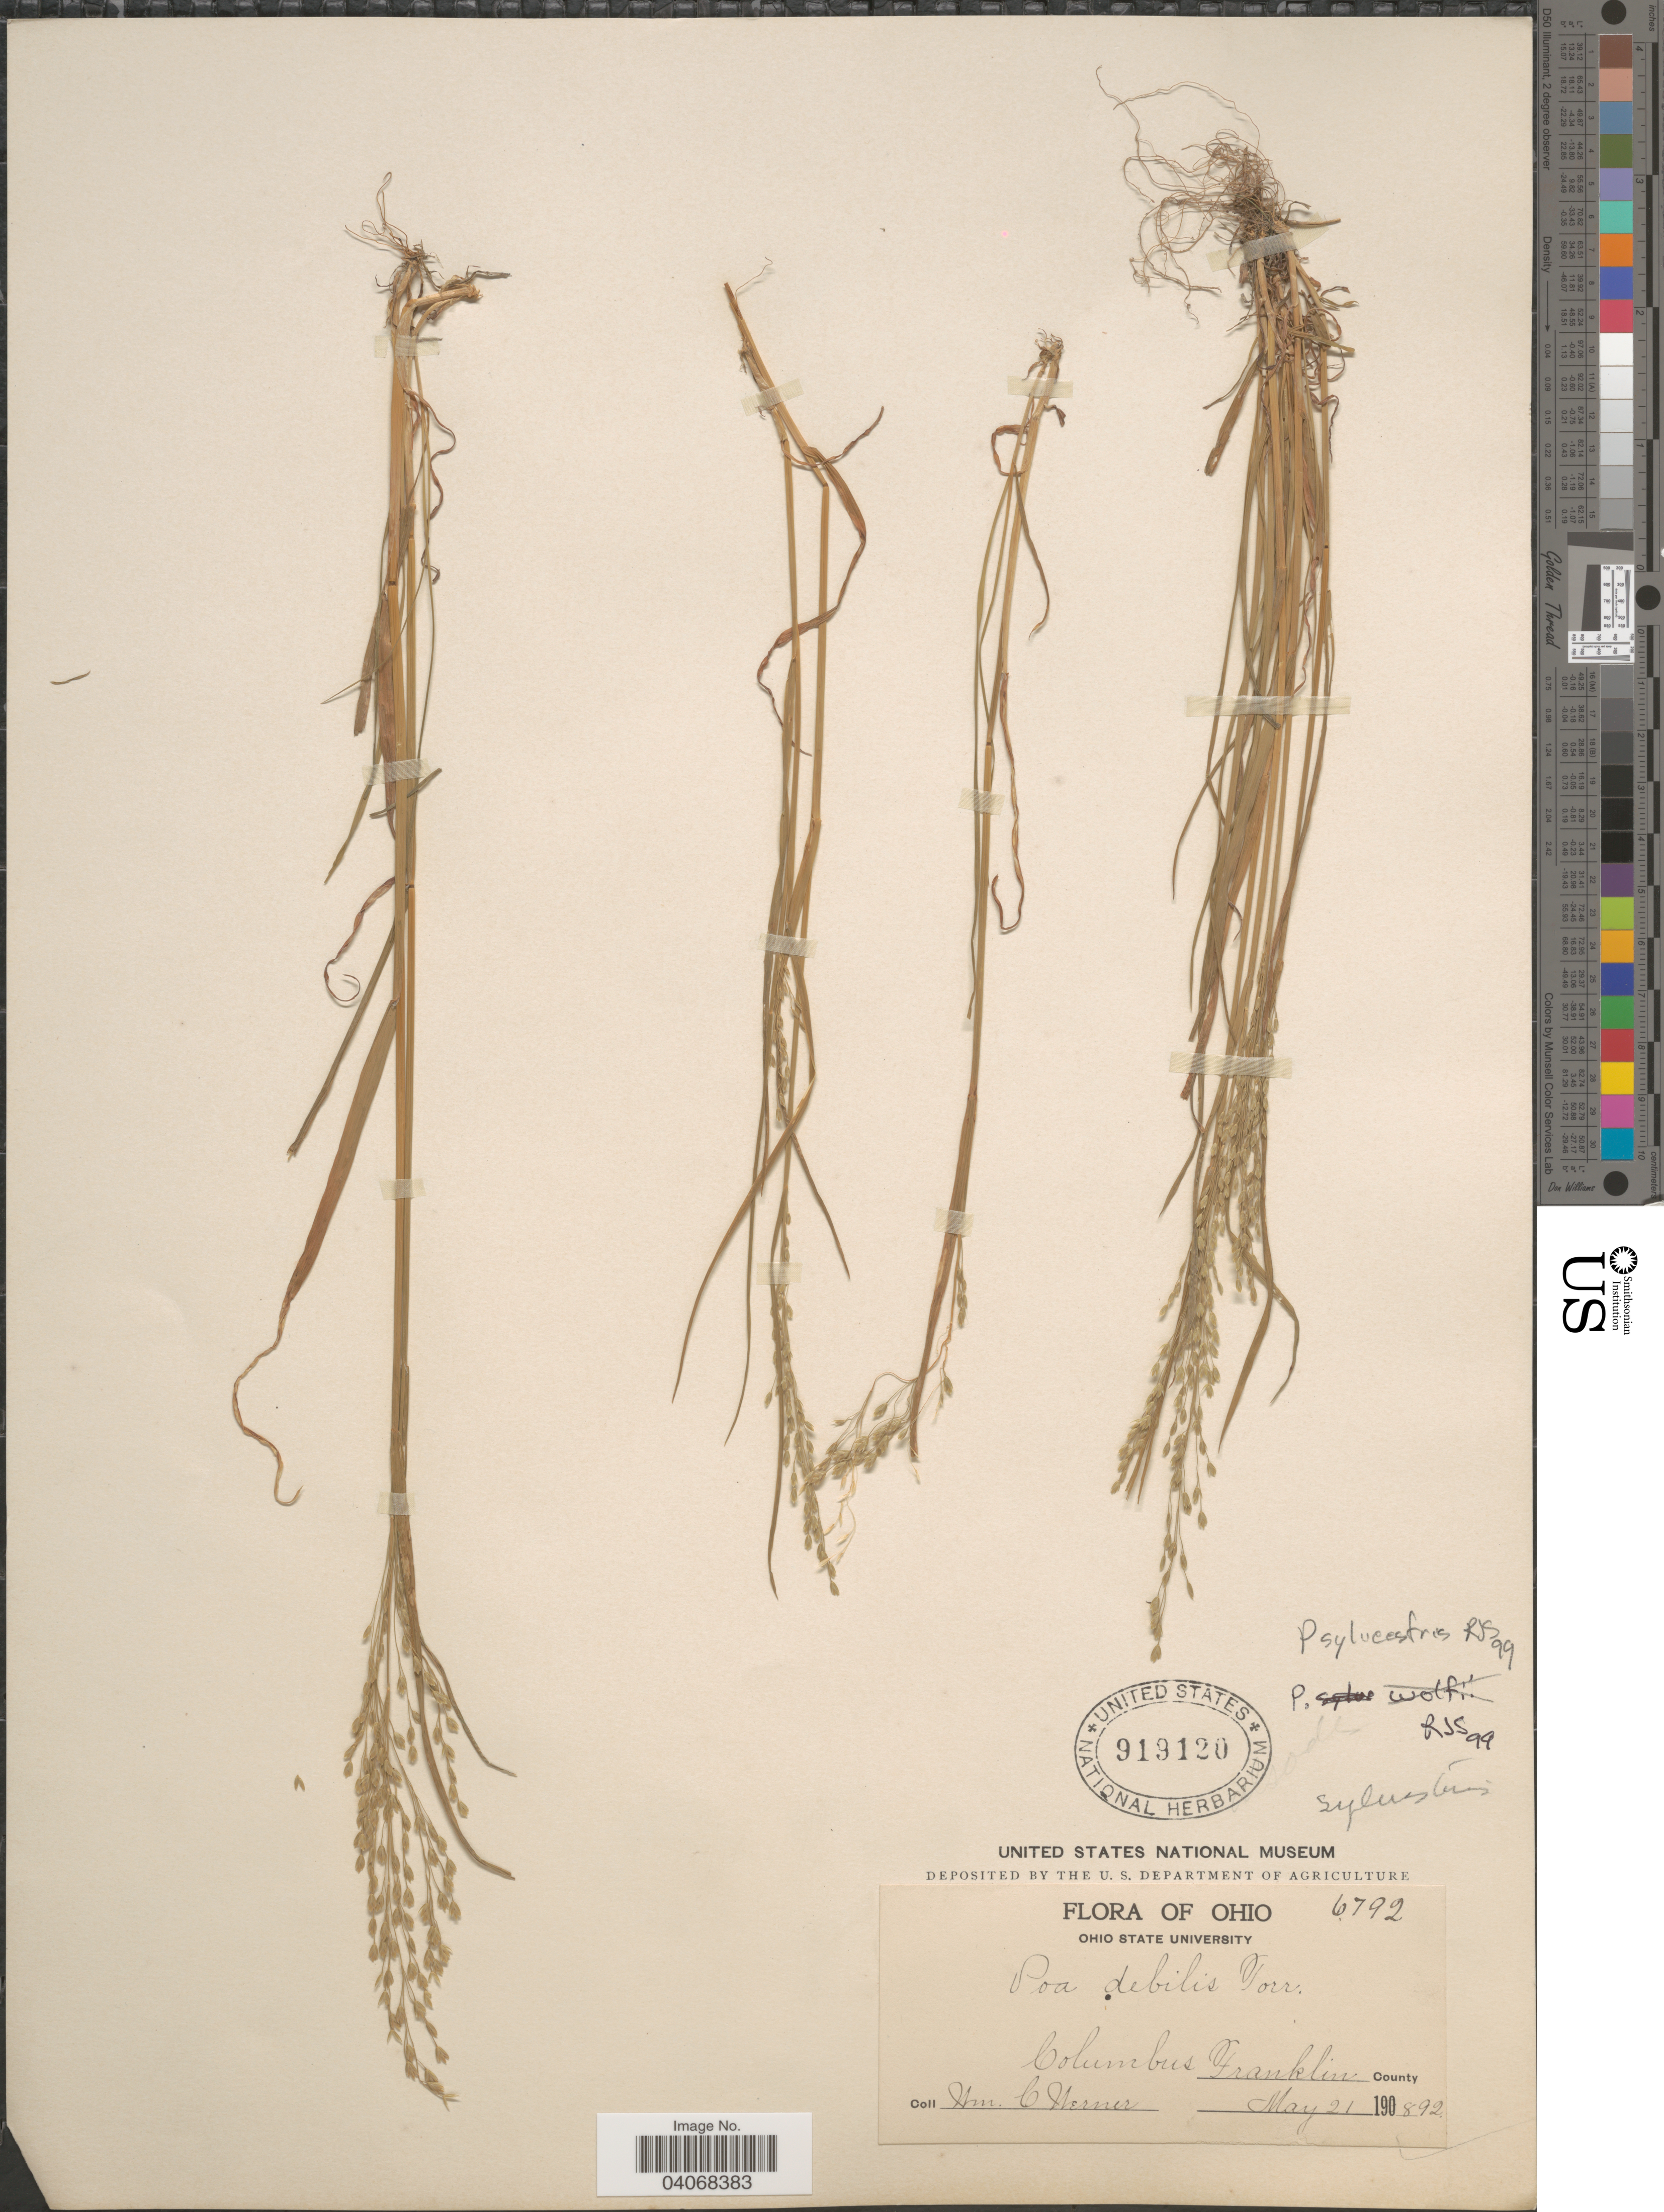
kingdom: Plantae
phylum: Tracheophyta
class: Liliopsida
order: Poales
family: Poaceae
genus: Poa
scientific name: Poa sylvestris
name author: A. Gray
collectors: W. Werner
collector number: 6792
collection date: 1892-05-21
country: United States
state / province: Ohio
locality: Columbus. Franklin County.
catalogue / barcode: US 919120